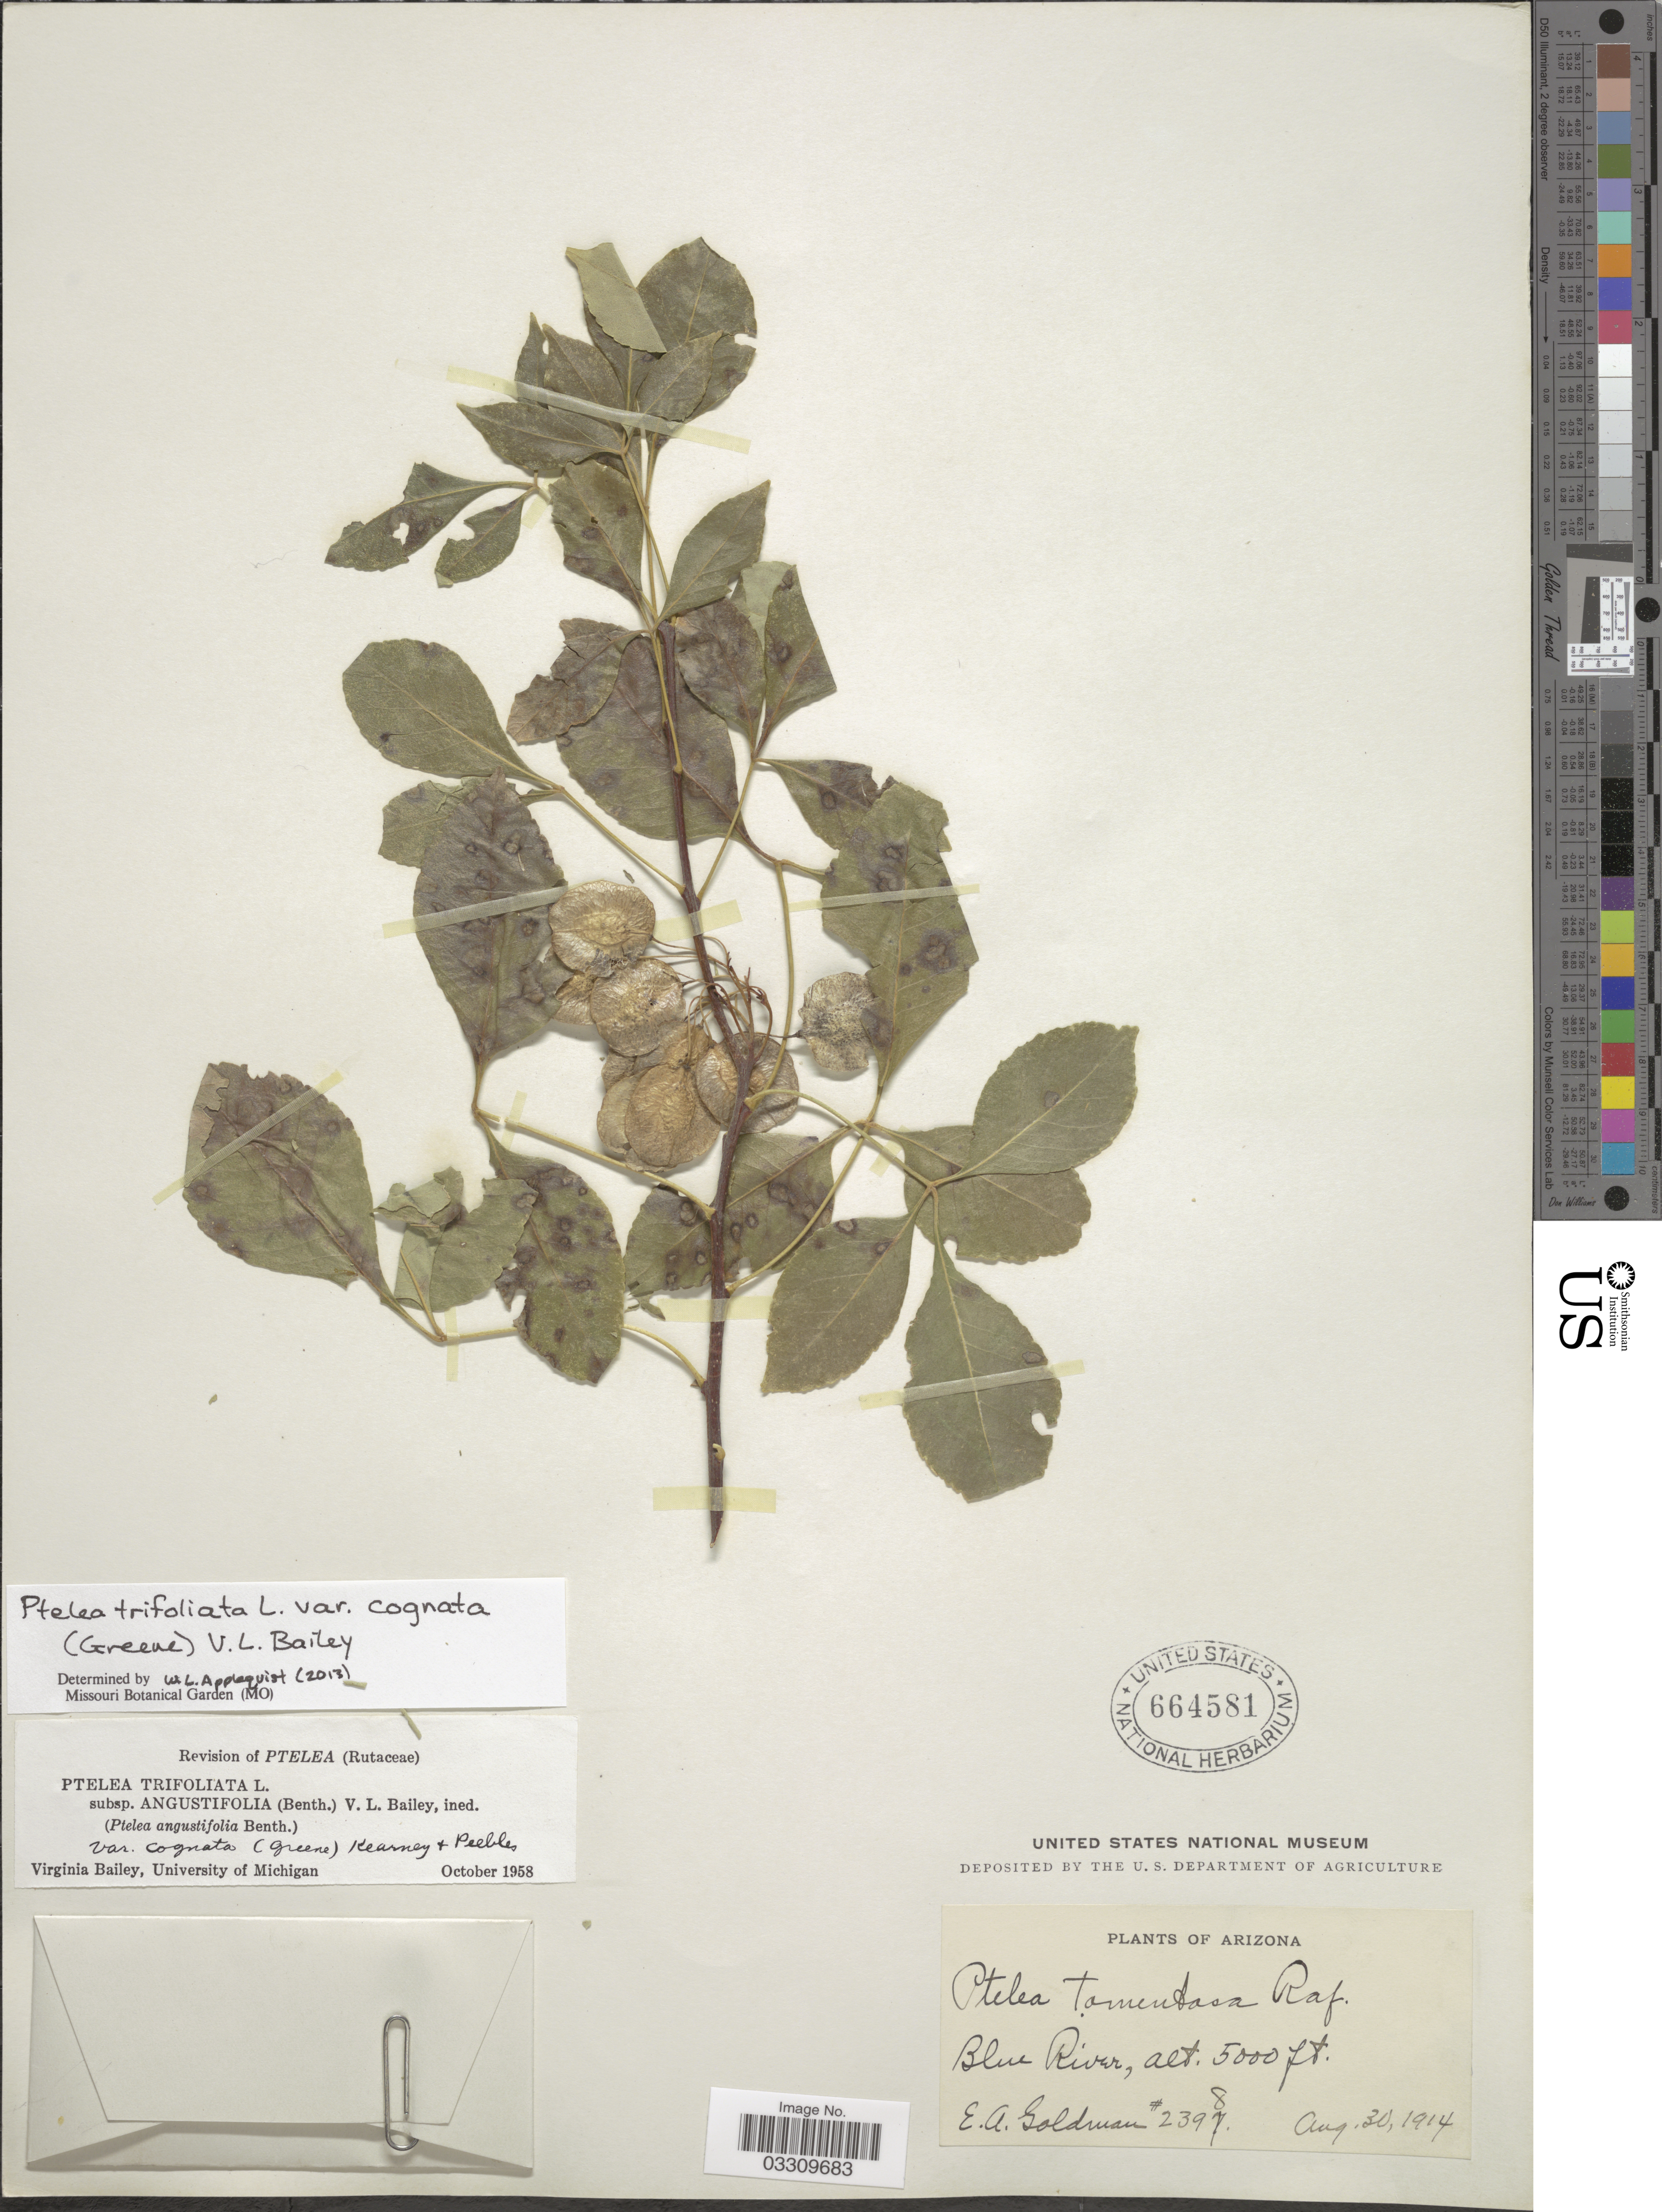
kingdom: Plantae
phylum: Tracheophyta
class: Magnoliopsida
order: Sapindales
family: Rutaceae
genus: Ptelea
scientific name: Ptelea trifoliata var. cognata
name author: (Greene) V. L. Bailey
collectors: E. A. Goldman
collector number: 2398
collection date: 1914-08-30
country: United States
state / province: Arizona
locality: Blue River.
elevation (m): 1524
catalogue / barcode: US 664581